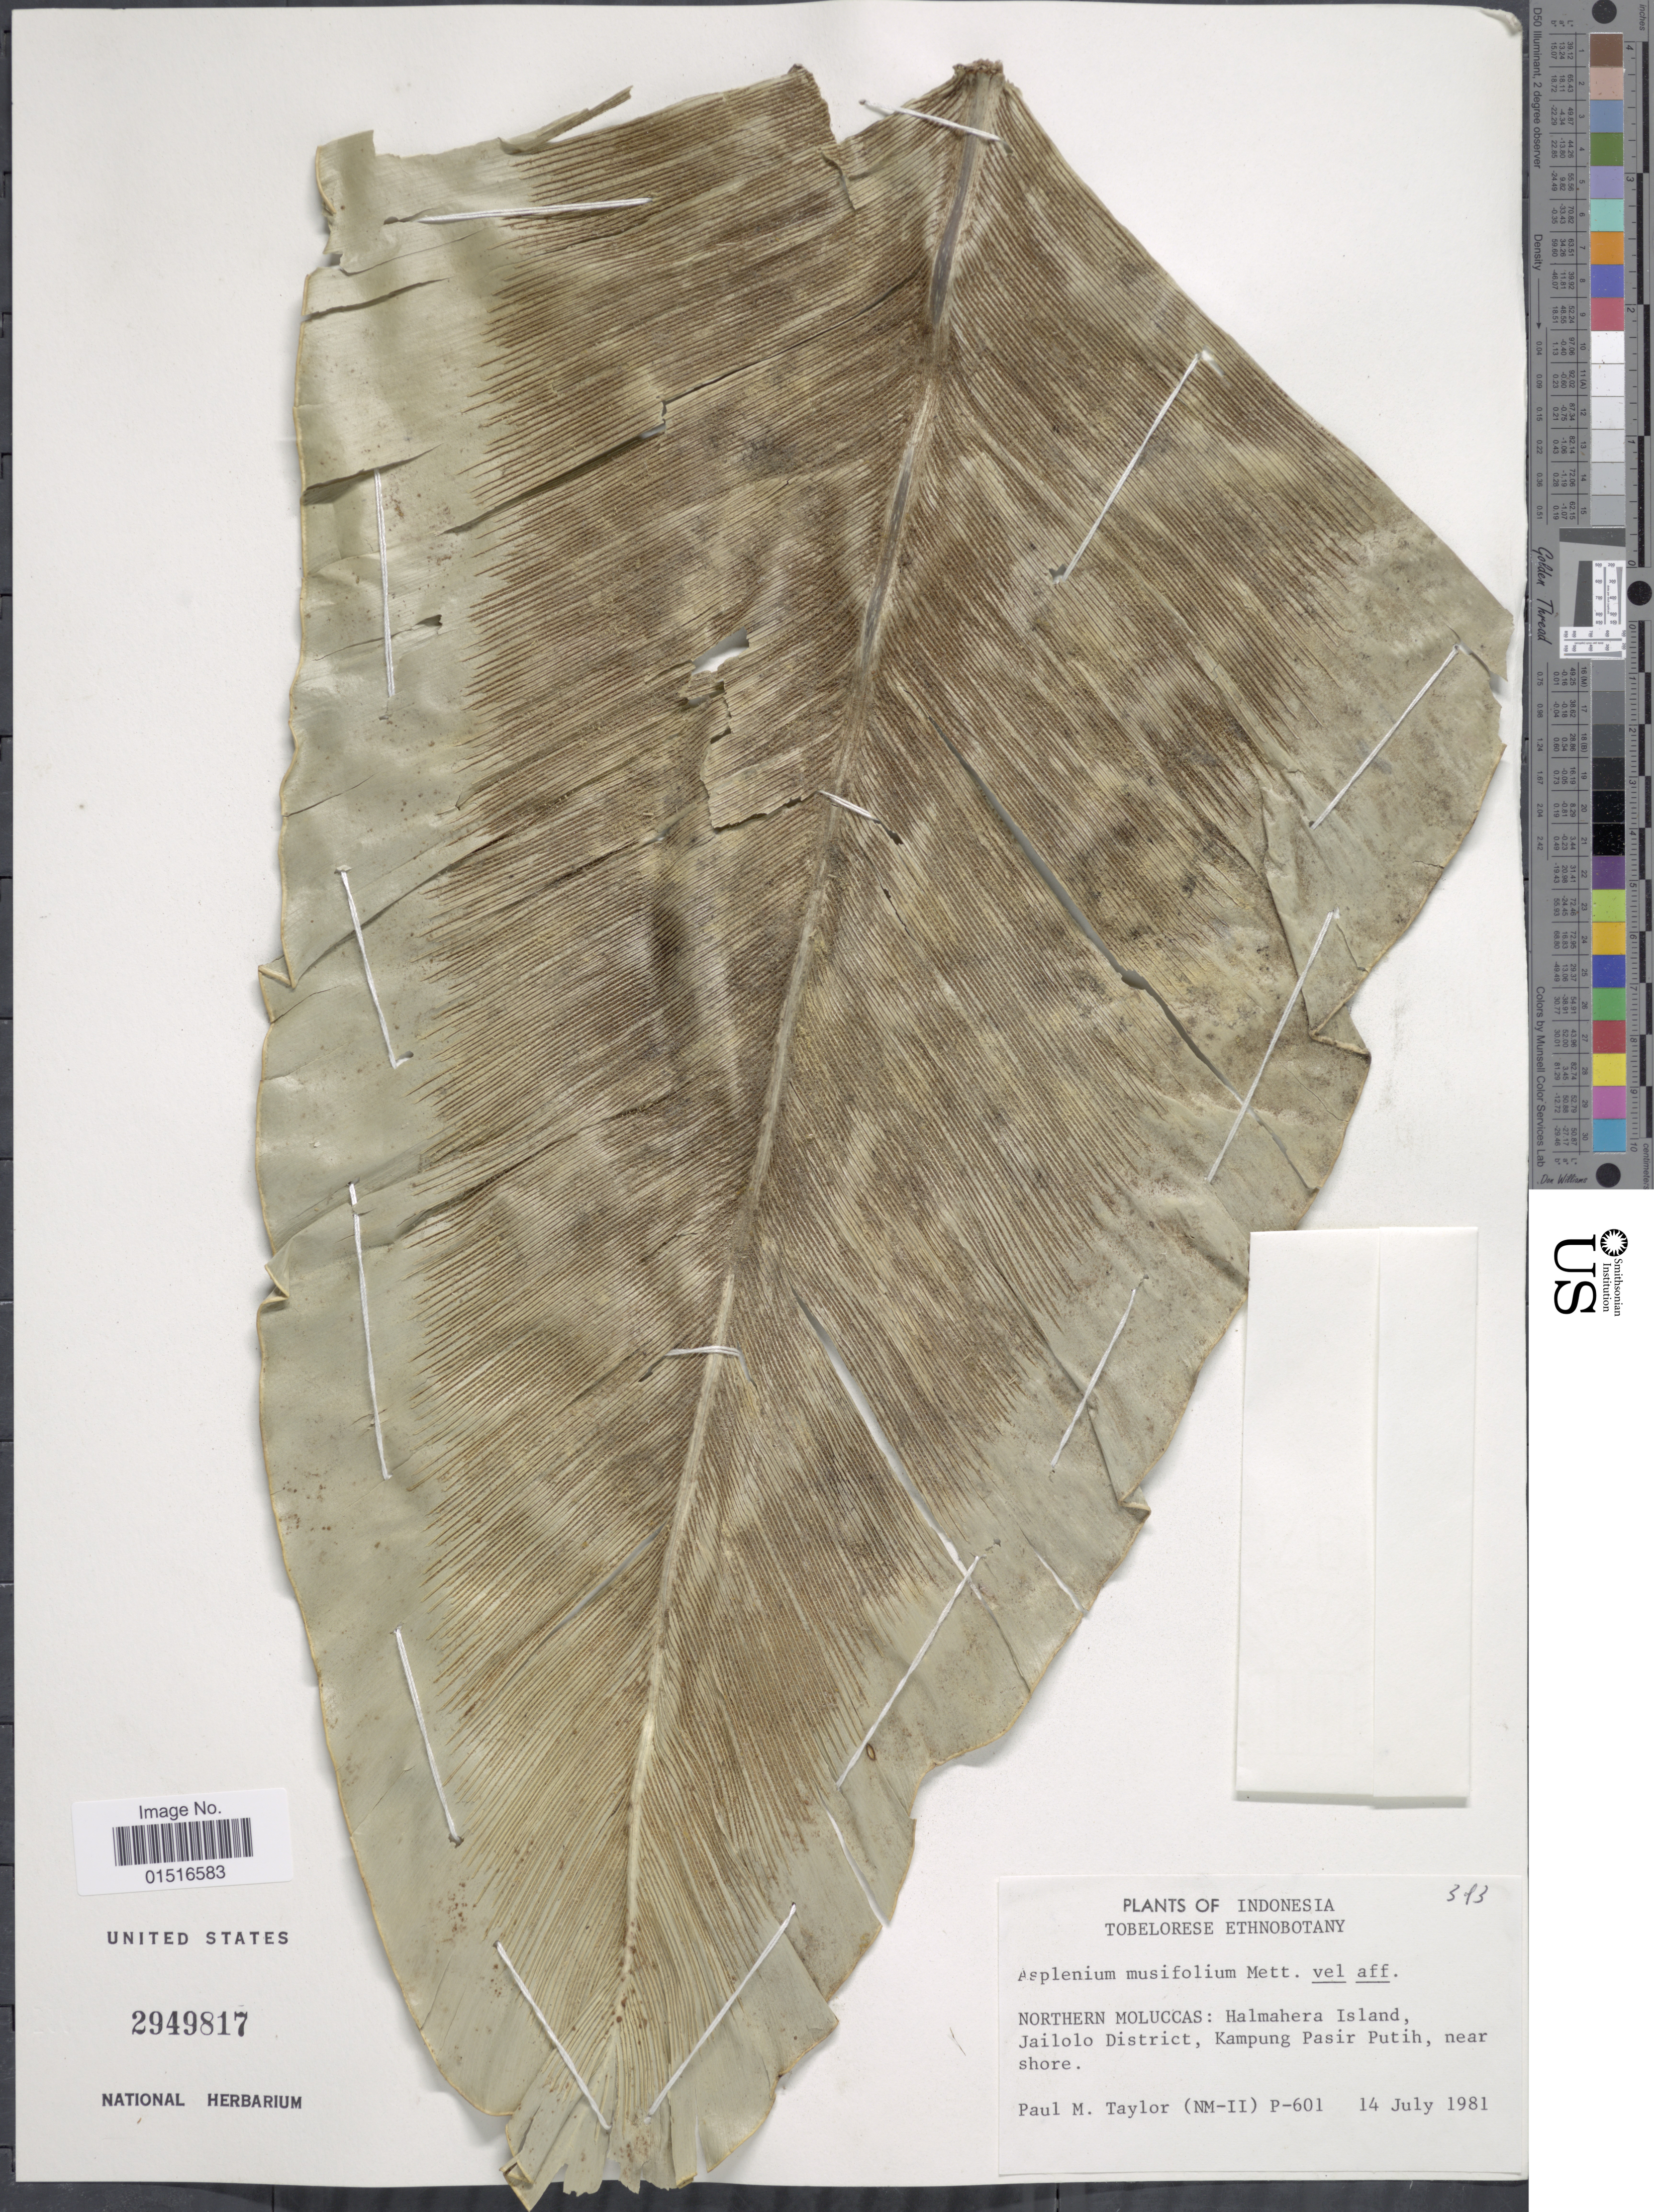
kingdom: Plantae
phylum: Tracheophyta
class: Polypodiopsida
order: Polypodiales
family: Aspleniaceae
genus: Asplenium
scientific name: Asplenium musifolium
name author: Mett.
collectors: P. M. Taylor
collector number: (NM-11) P-601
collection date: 1981-07-14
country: Indonesia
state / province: Maluku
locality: Northern Moluccas: Halmahera Island, Jailolo District, Kampung Pasir Putih, near shore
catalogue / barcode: US 2949817